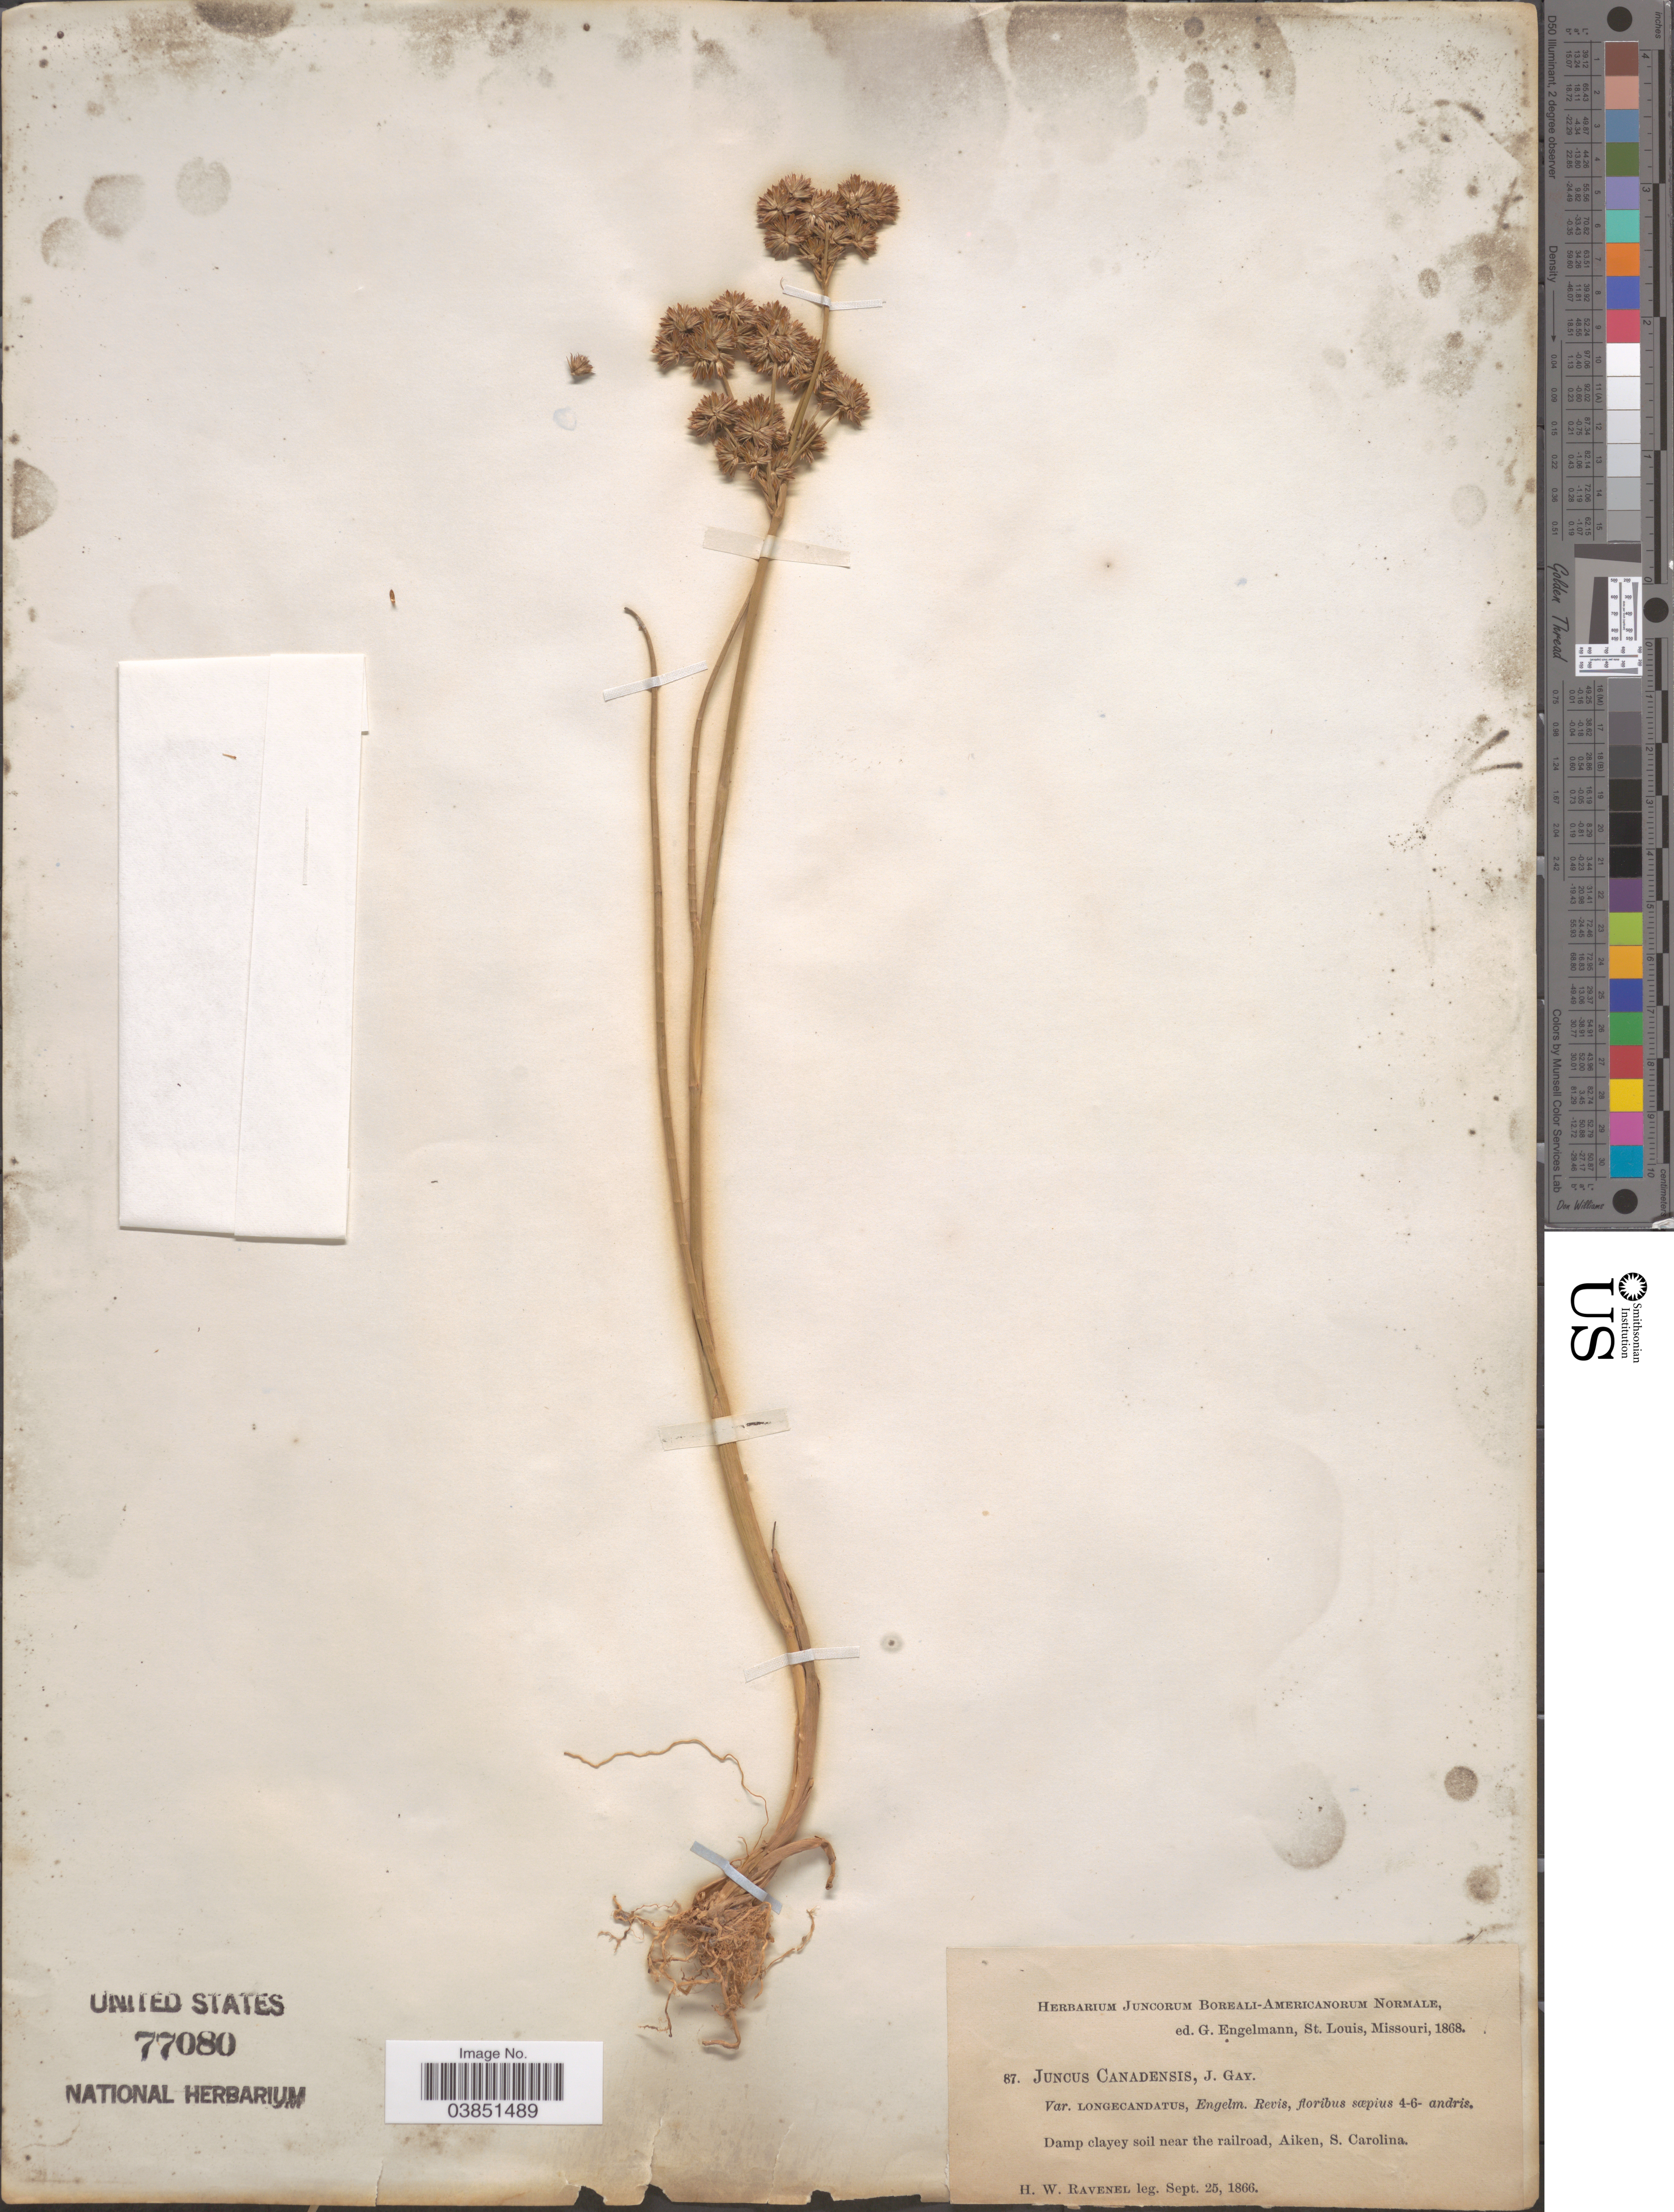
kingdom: Plantae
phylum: Tracheophyta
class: Liliopsida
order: Poales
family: Juncaceae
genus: Juncus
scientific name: Juncus canadensis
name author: J. Gay ex Laharpe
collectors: H. Ravenel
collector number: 87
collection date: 1866-09-25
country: United States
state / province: South Carolina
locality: Near the railroad, Aiken.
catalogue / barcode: US 77080